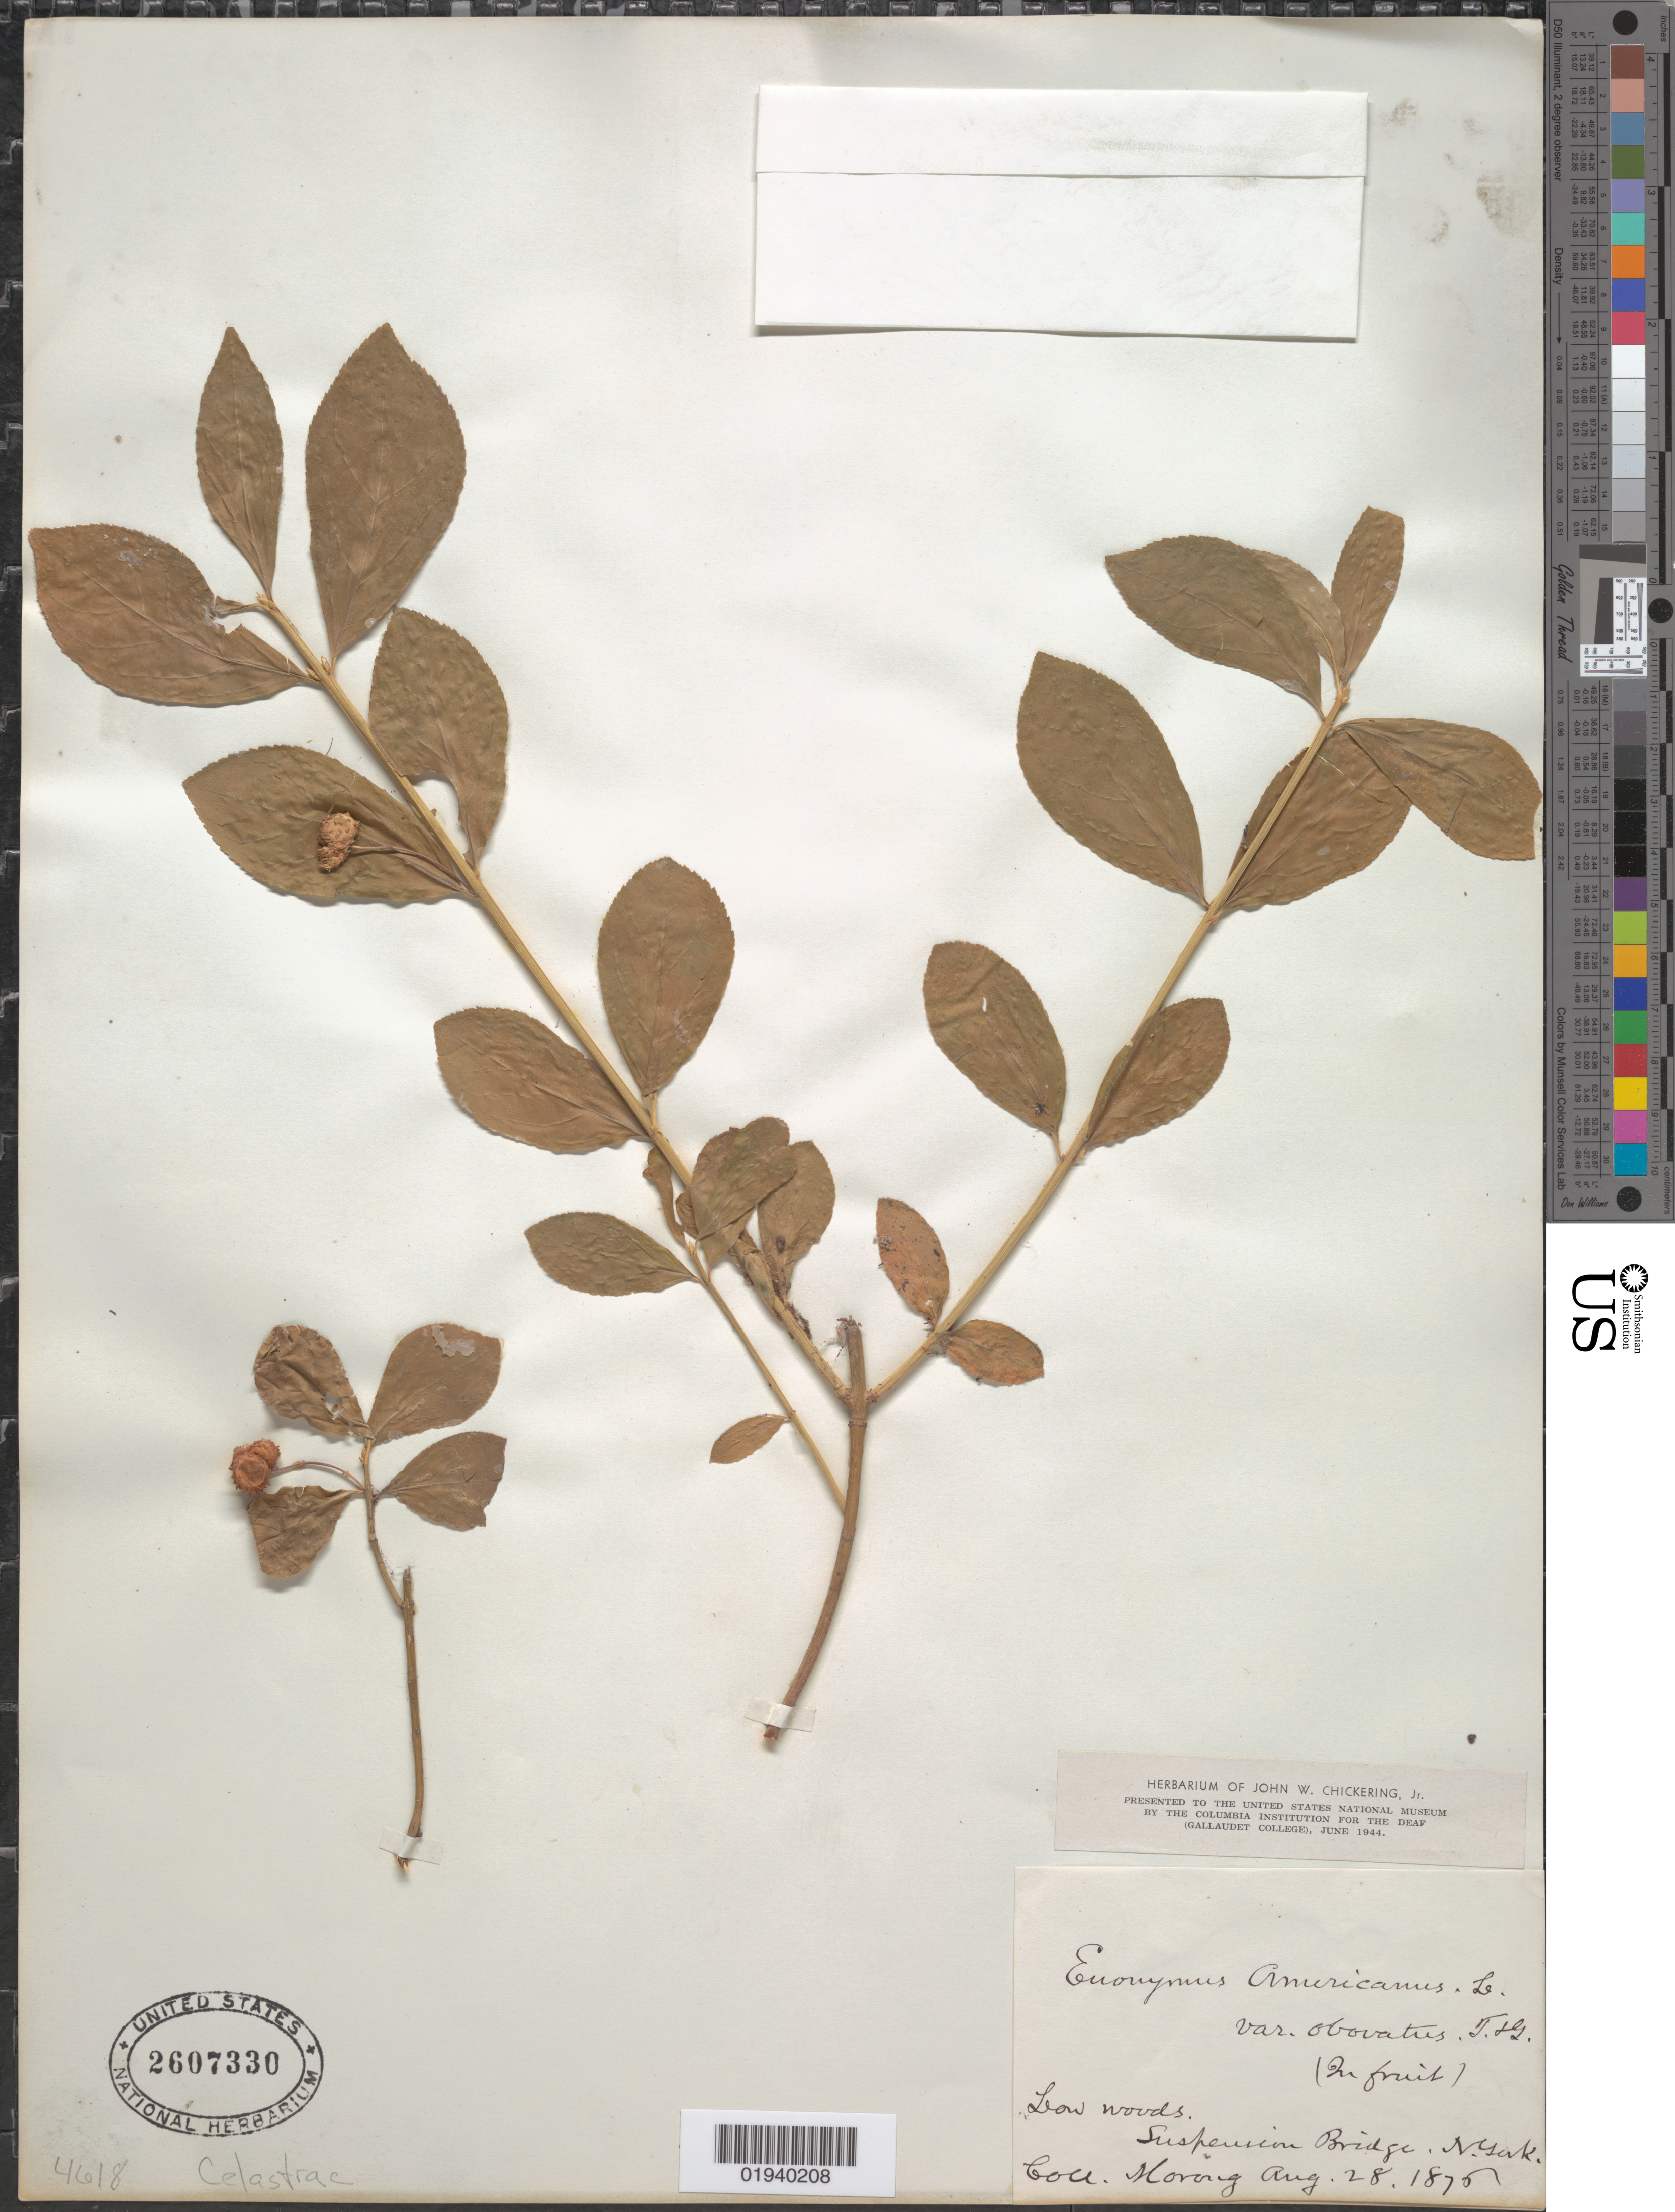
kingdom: Plantae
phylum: Tracheophyta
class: Magnoliopsida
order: Celastrales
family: Celastraceae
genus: Euonymus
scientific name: Euonymus americanus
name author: L.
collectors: T. Morong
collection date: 1876-08-28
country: United States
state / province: New York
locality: Suspension Bridge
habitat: Low woods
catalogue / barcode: US 2607330